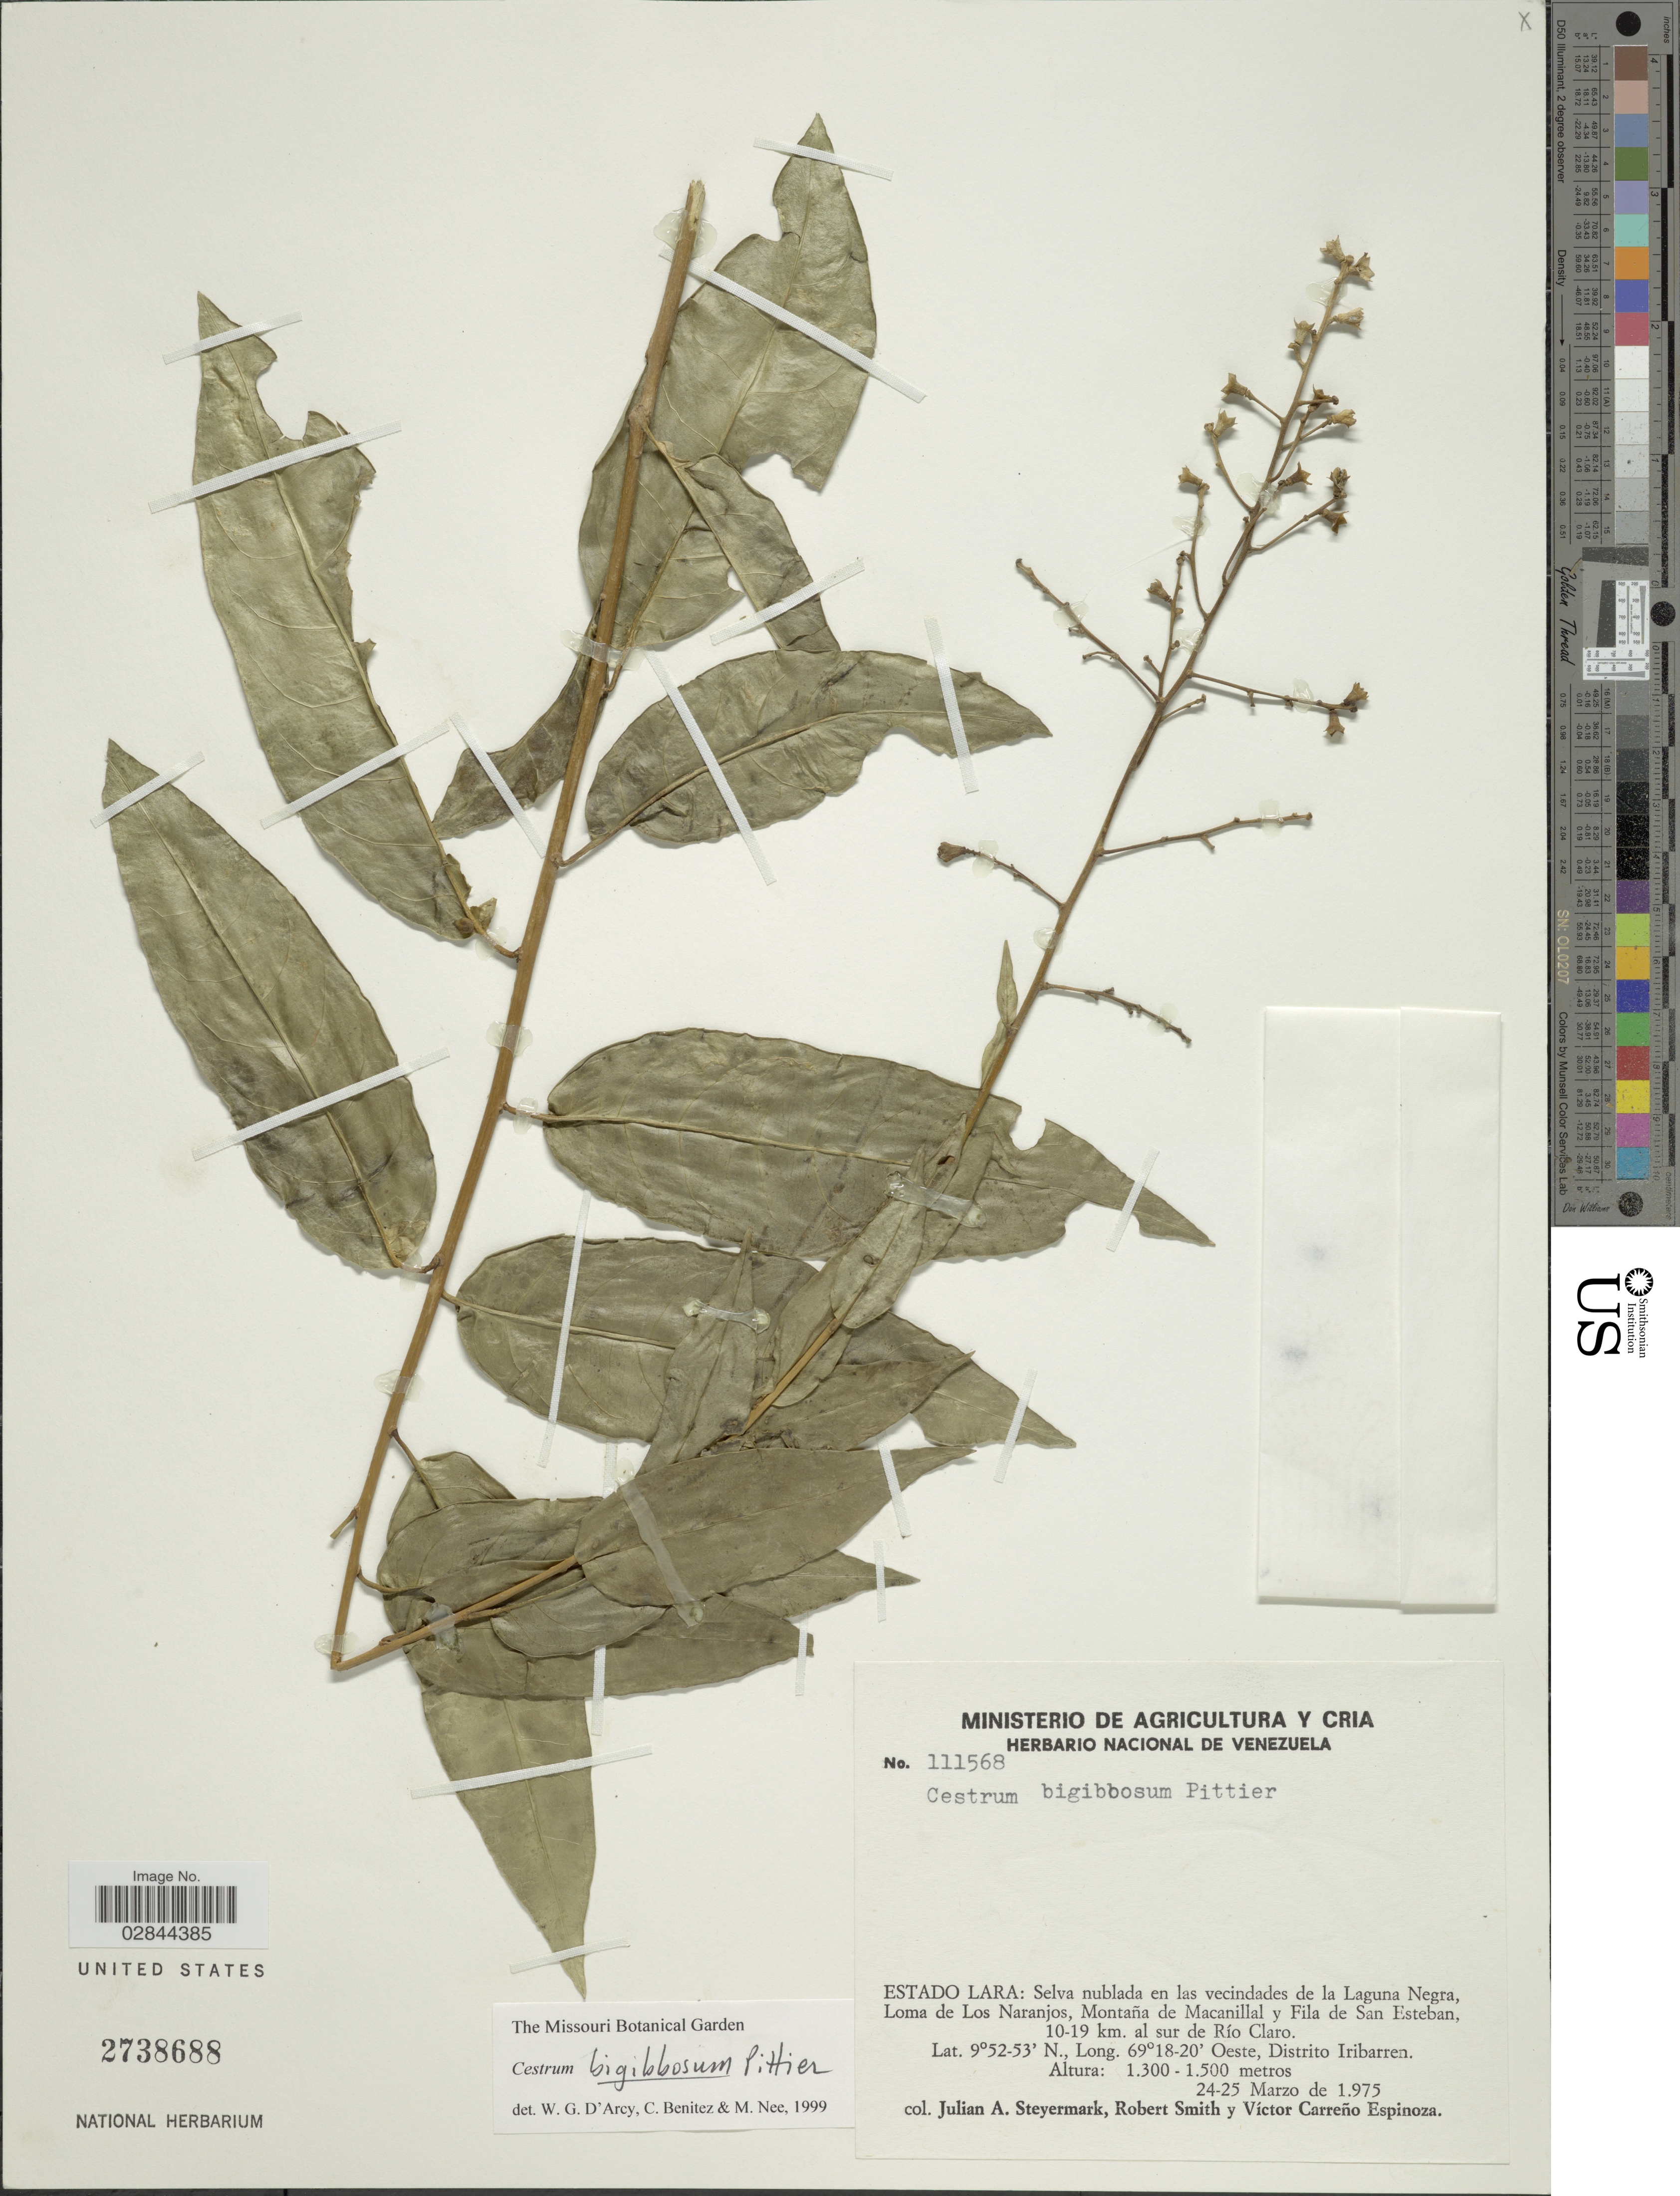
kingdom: Plantae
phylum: Tracheophyta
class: Magnoliopsida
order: Solanales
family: Solanaceae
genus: Cestrum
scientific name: Cestrum bigibbosum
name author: Pittier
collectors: J. Steyermark, R. Smith & V. Espinoza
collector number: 111568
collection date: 1975-03-24/1975-03-25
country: Venezuela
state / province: Lara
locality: Selva nublada en las vecindades de la Laguna Negra, Loma de Los Naranjos, Montaña de Macanillal y Fila de San Esteban, 10-19 km. al sur de Río Claro, Distrito Iribarren.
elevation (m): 1300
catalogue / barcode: US 2738688